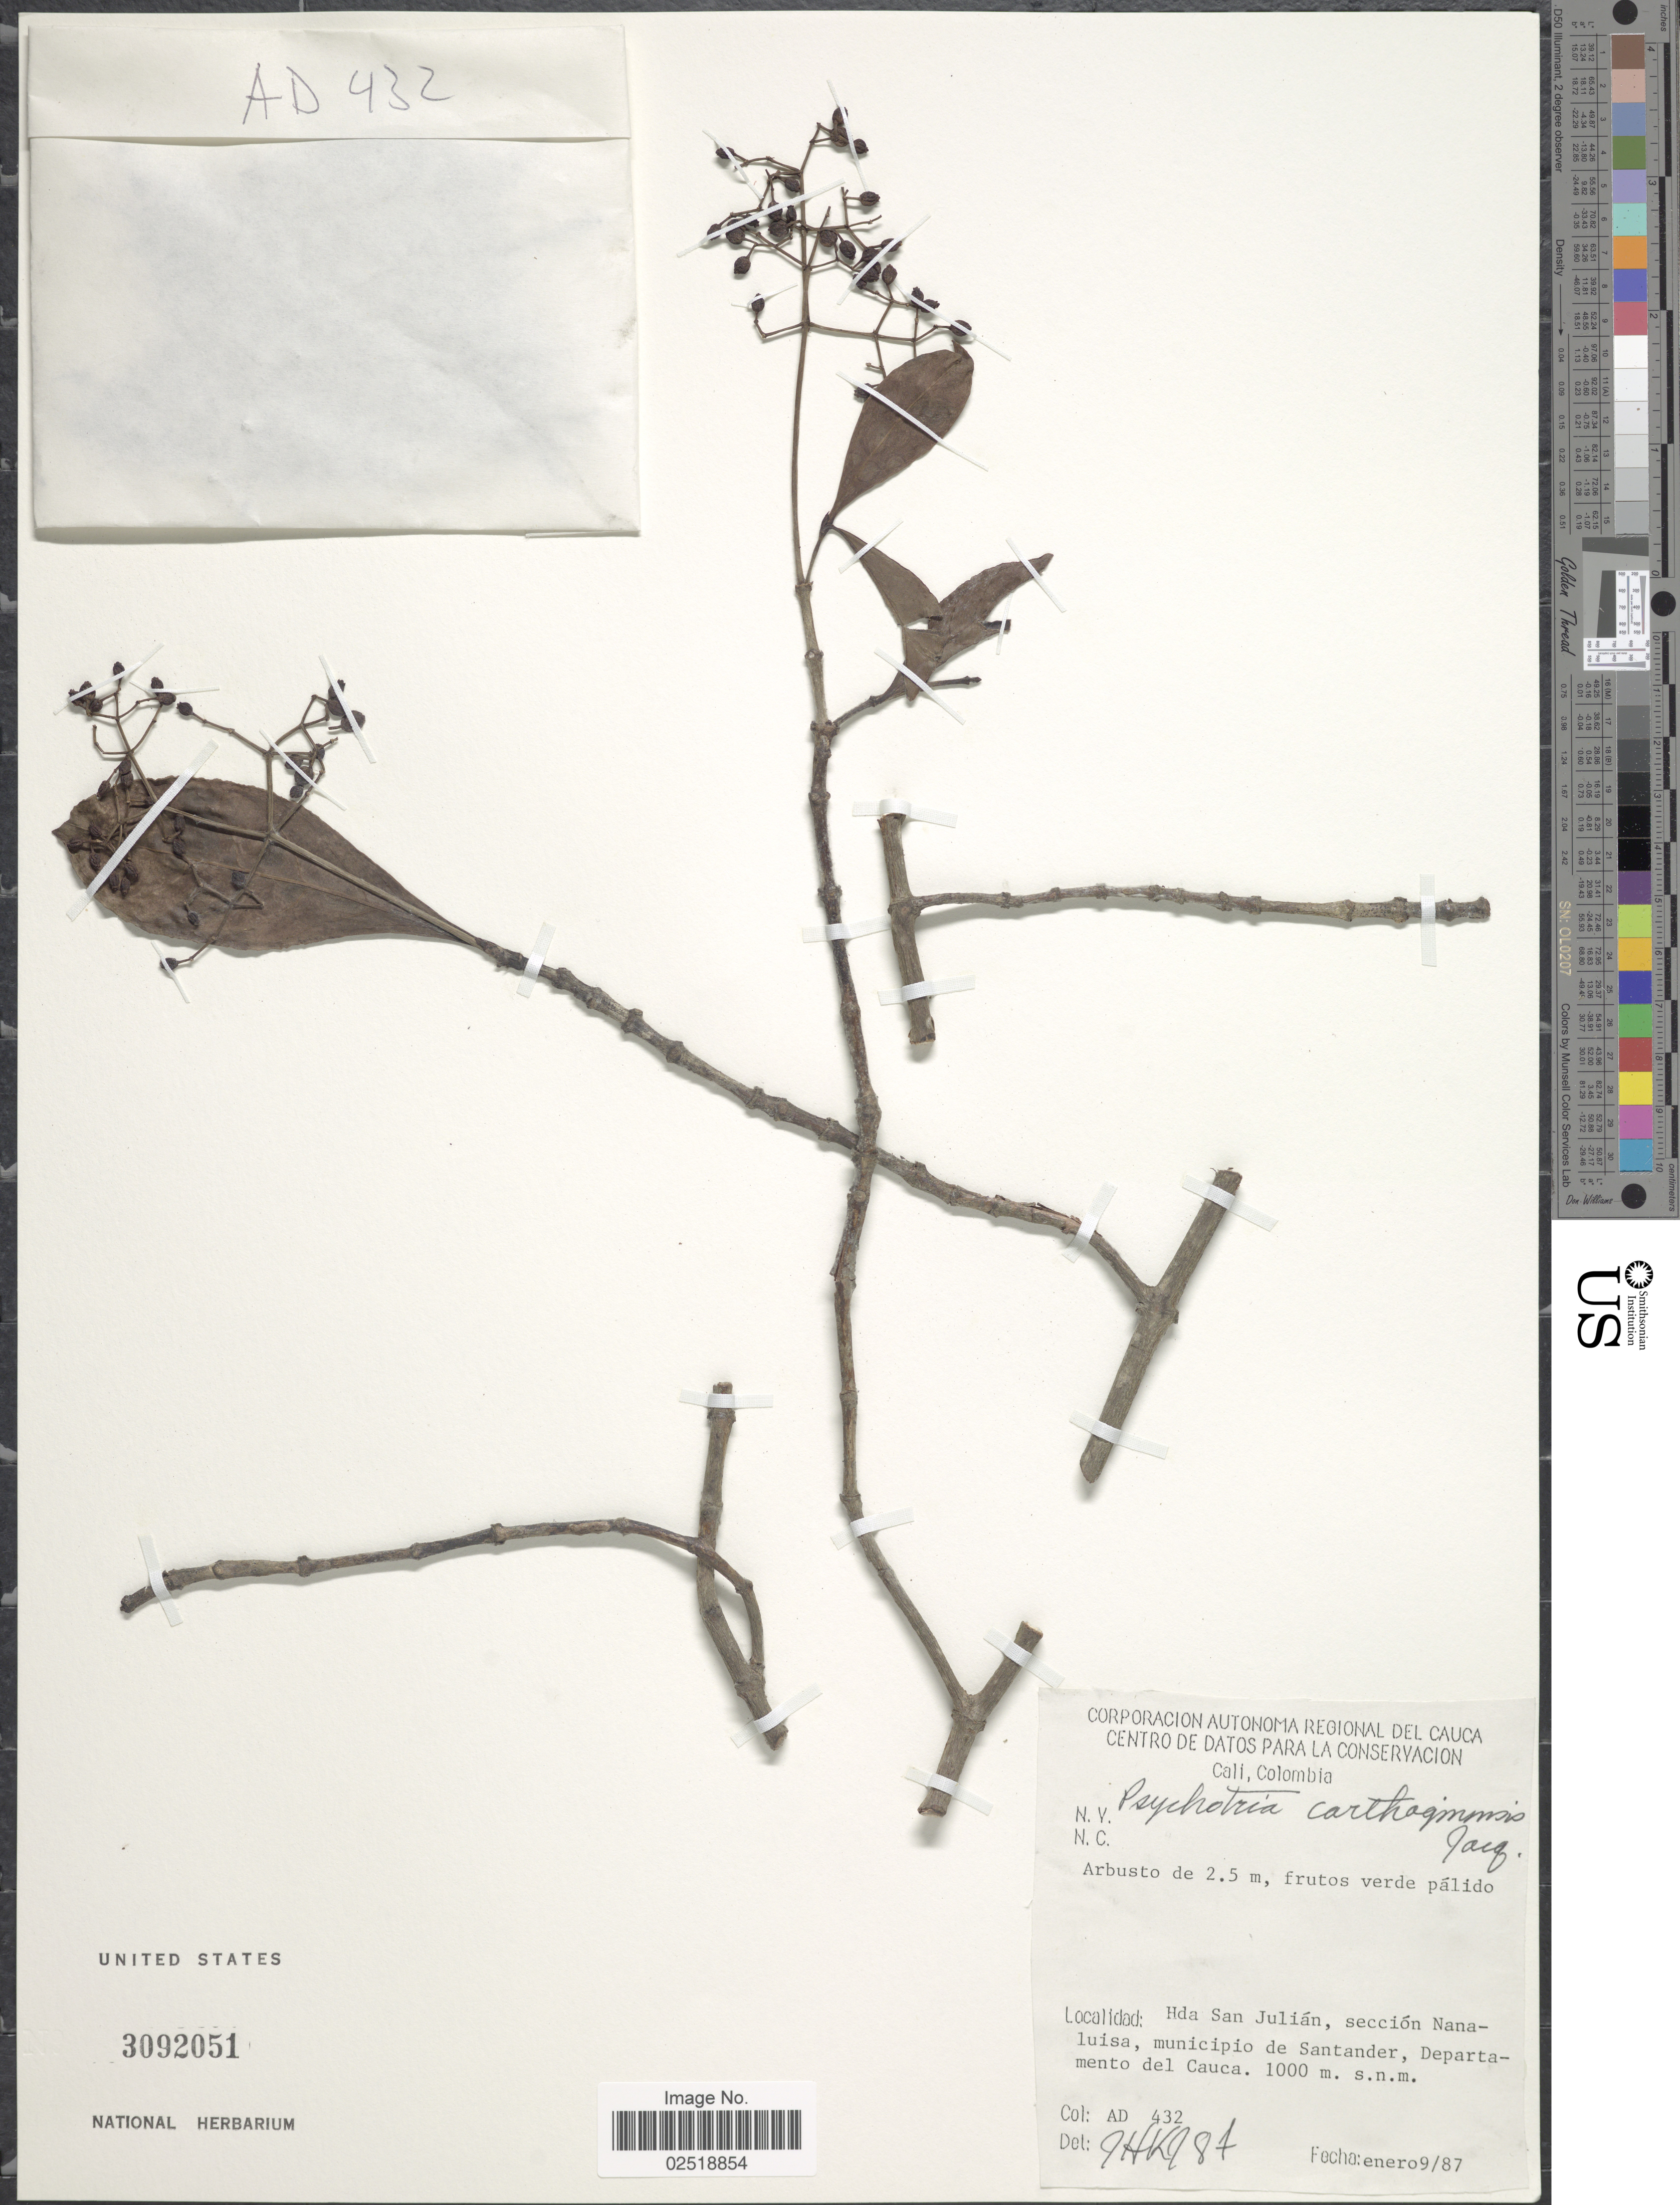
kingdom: Plantae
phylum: Tracheophyta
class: Magnoliopsida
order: Gentianales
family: Rubiaceae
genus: Psychotria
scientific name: Psychotria carthagenensis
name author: Jacq.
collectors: A. D.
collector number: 432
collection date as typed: Transcribed d/m/y: 9/1/87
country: Colombia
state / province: Cauca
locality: Hda San Julián, sección Nanaluisa, municipio de Santander, Departamento del Cauca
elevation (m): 1000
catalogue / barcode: US 3092051